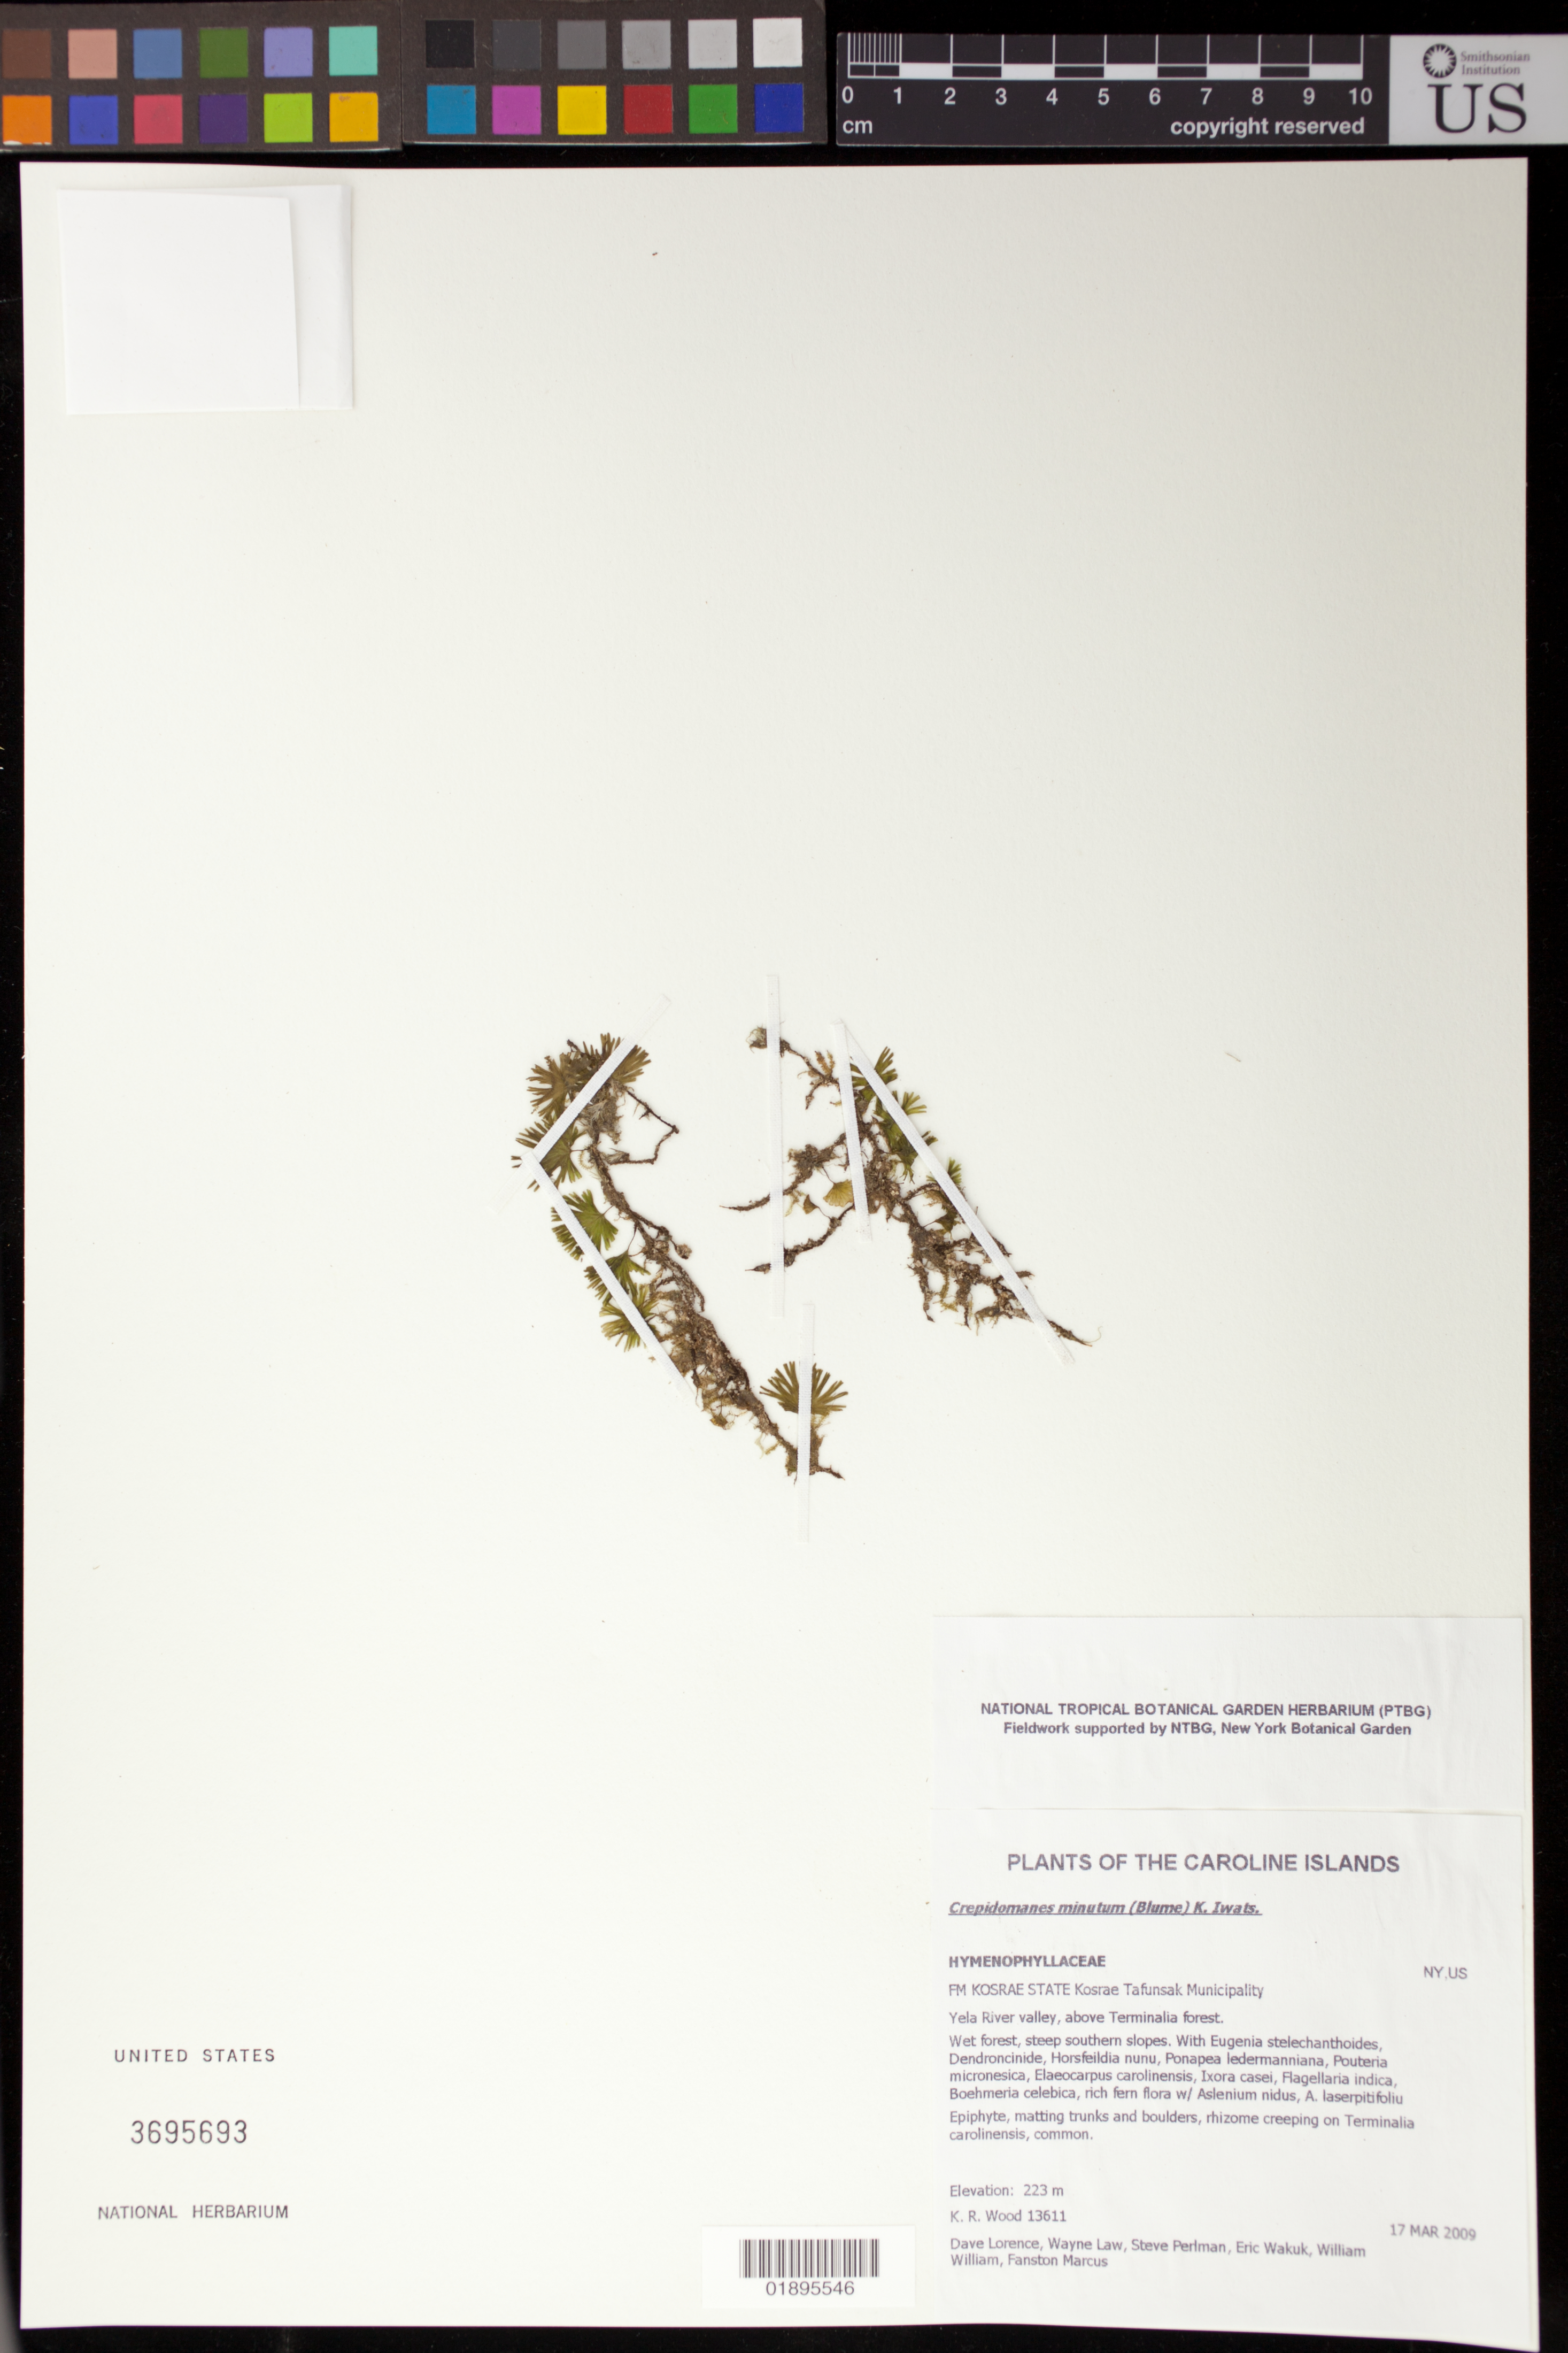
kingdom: Plantae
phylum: Tracheophyta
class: Polypodiopsida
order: Hymenophyllales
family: Hymenophyllaceae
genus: Crepidomanes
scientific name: Crepidomanes minutum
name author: (Blume) K. Iwats.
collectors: K. R. Wood, D. Lorence, W. Law, S. P. Perlman, E. Wakuk, W. William & F. Marcus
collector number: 13611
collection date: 2009-03-17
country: Micronesia, Federated States of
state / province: Kosrae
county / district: Tafunsak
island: Kosrae [Kusaie]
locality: Yela River Valley, above Terminalia forest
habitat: Wet forest, steep southern slopes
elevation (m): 223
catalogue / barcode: US 3695693